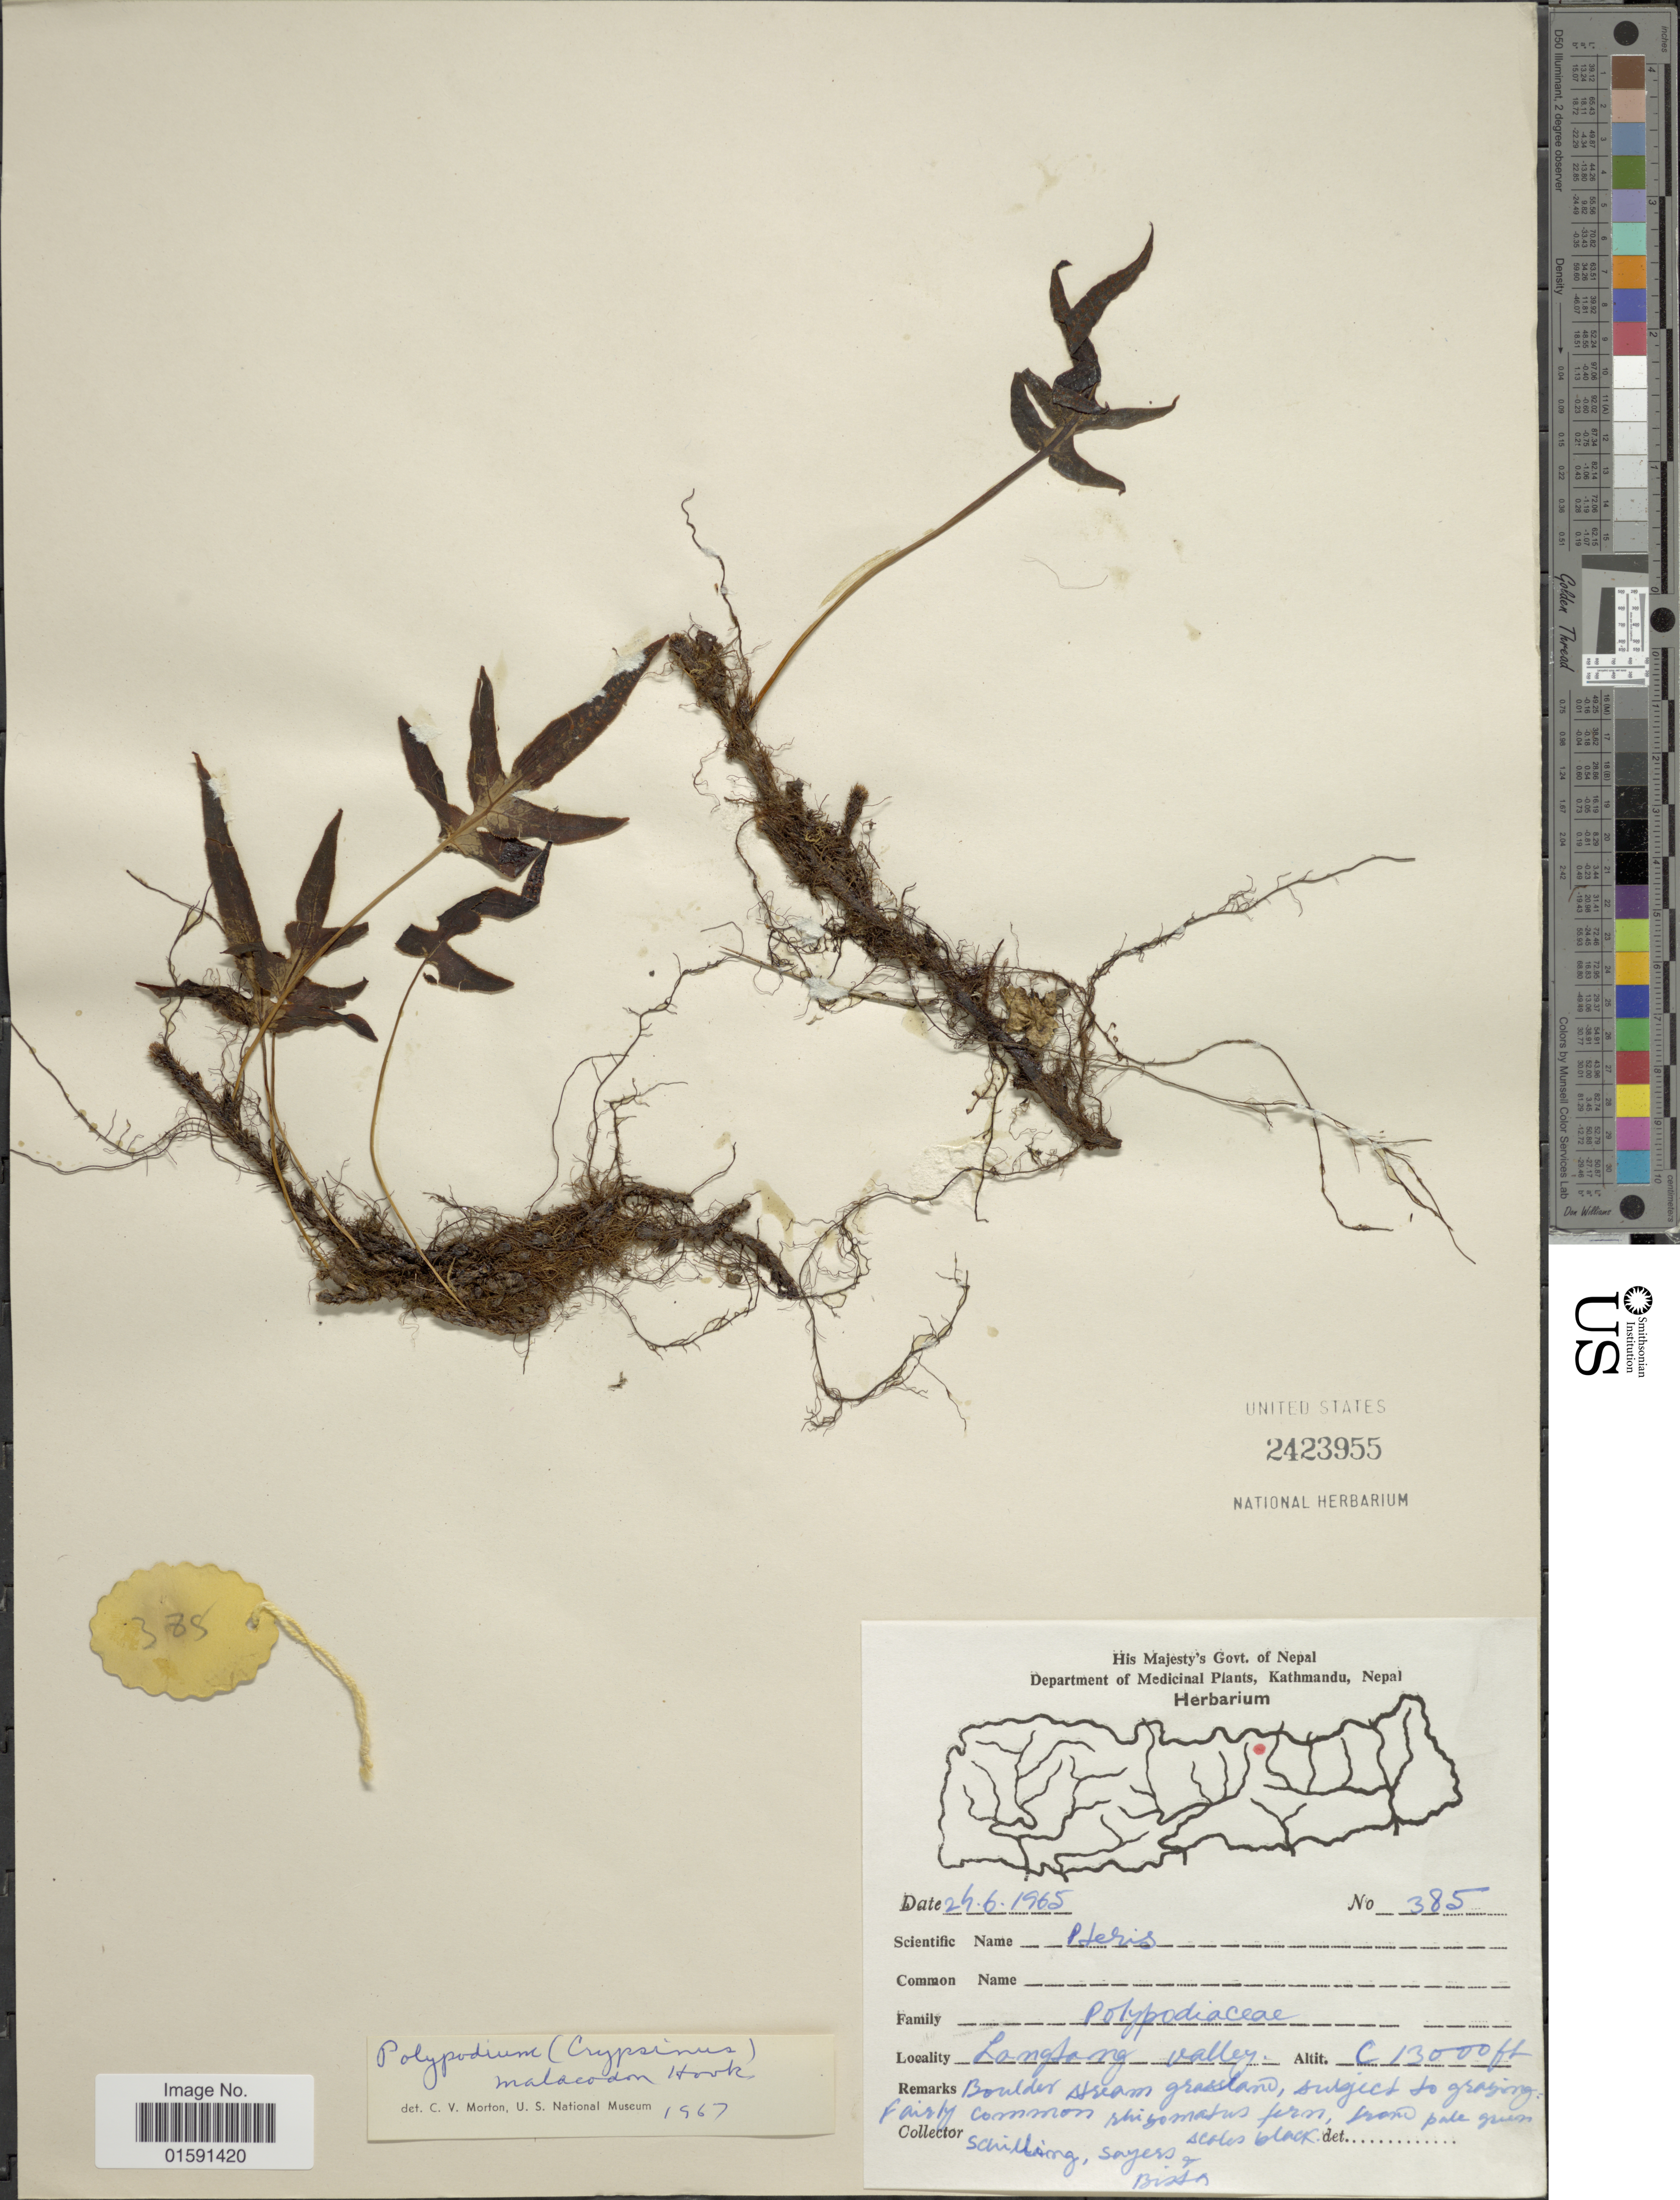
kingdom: Plantae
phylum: Tracheophyta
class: Polypodiopsida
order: Polypodiales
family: Polypodiaceae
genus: Selliguea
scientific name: Selliguea malacodon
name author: (Hook.) S. L. Yu et al.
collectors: Schilling, --, -. Sayers & -. Bista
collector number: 385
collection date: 1965-06-24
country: Nepal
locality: Langtang Valley [interpreted]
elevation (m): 3962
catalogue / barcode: US 2423955